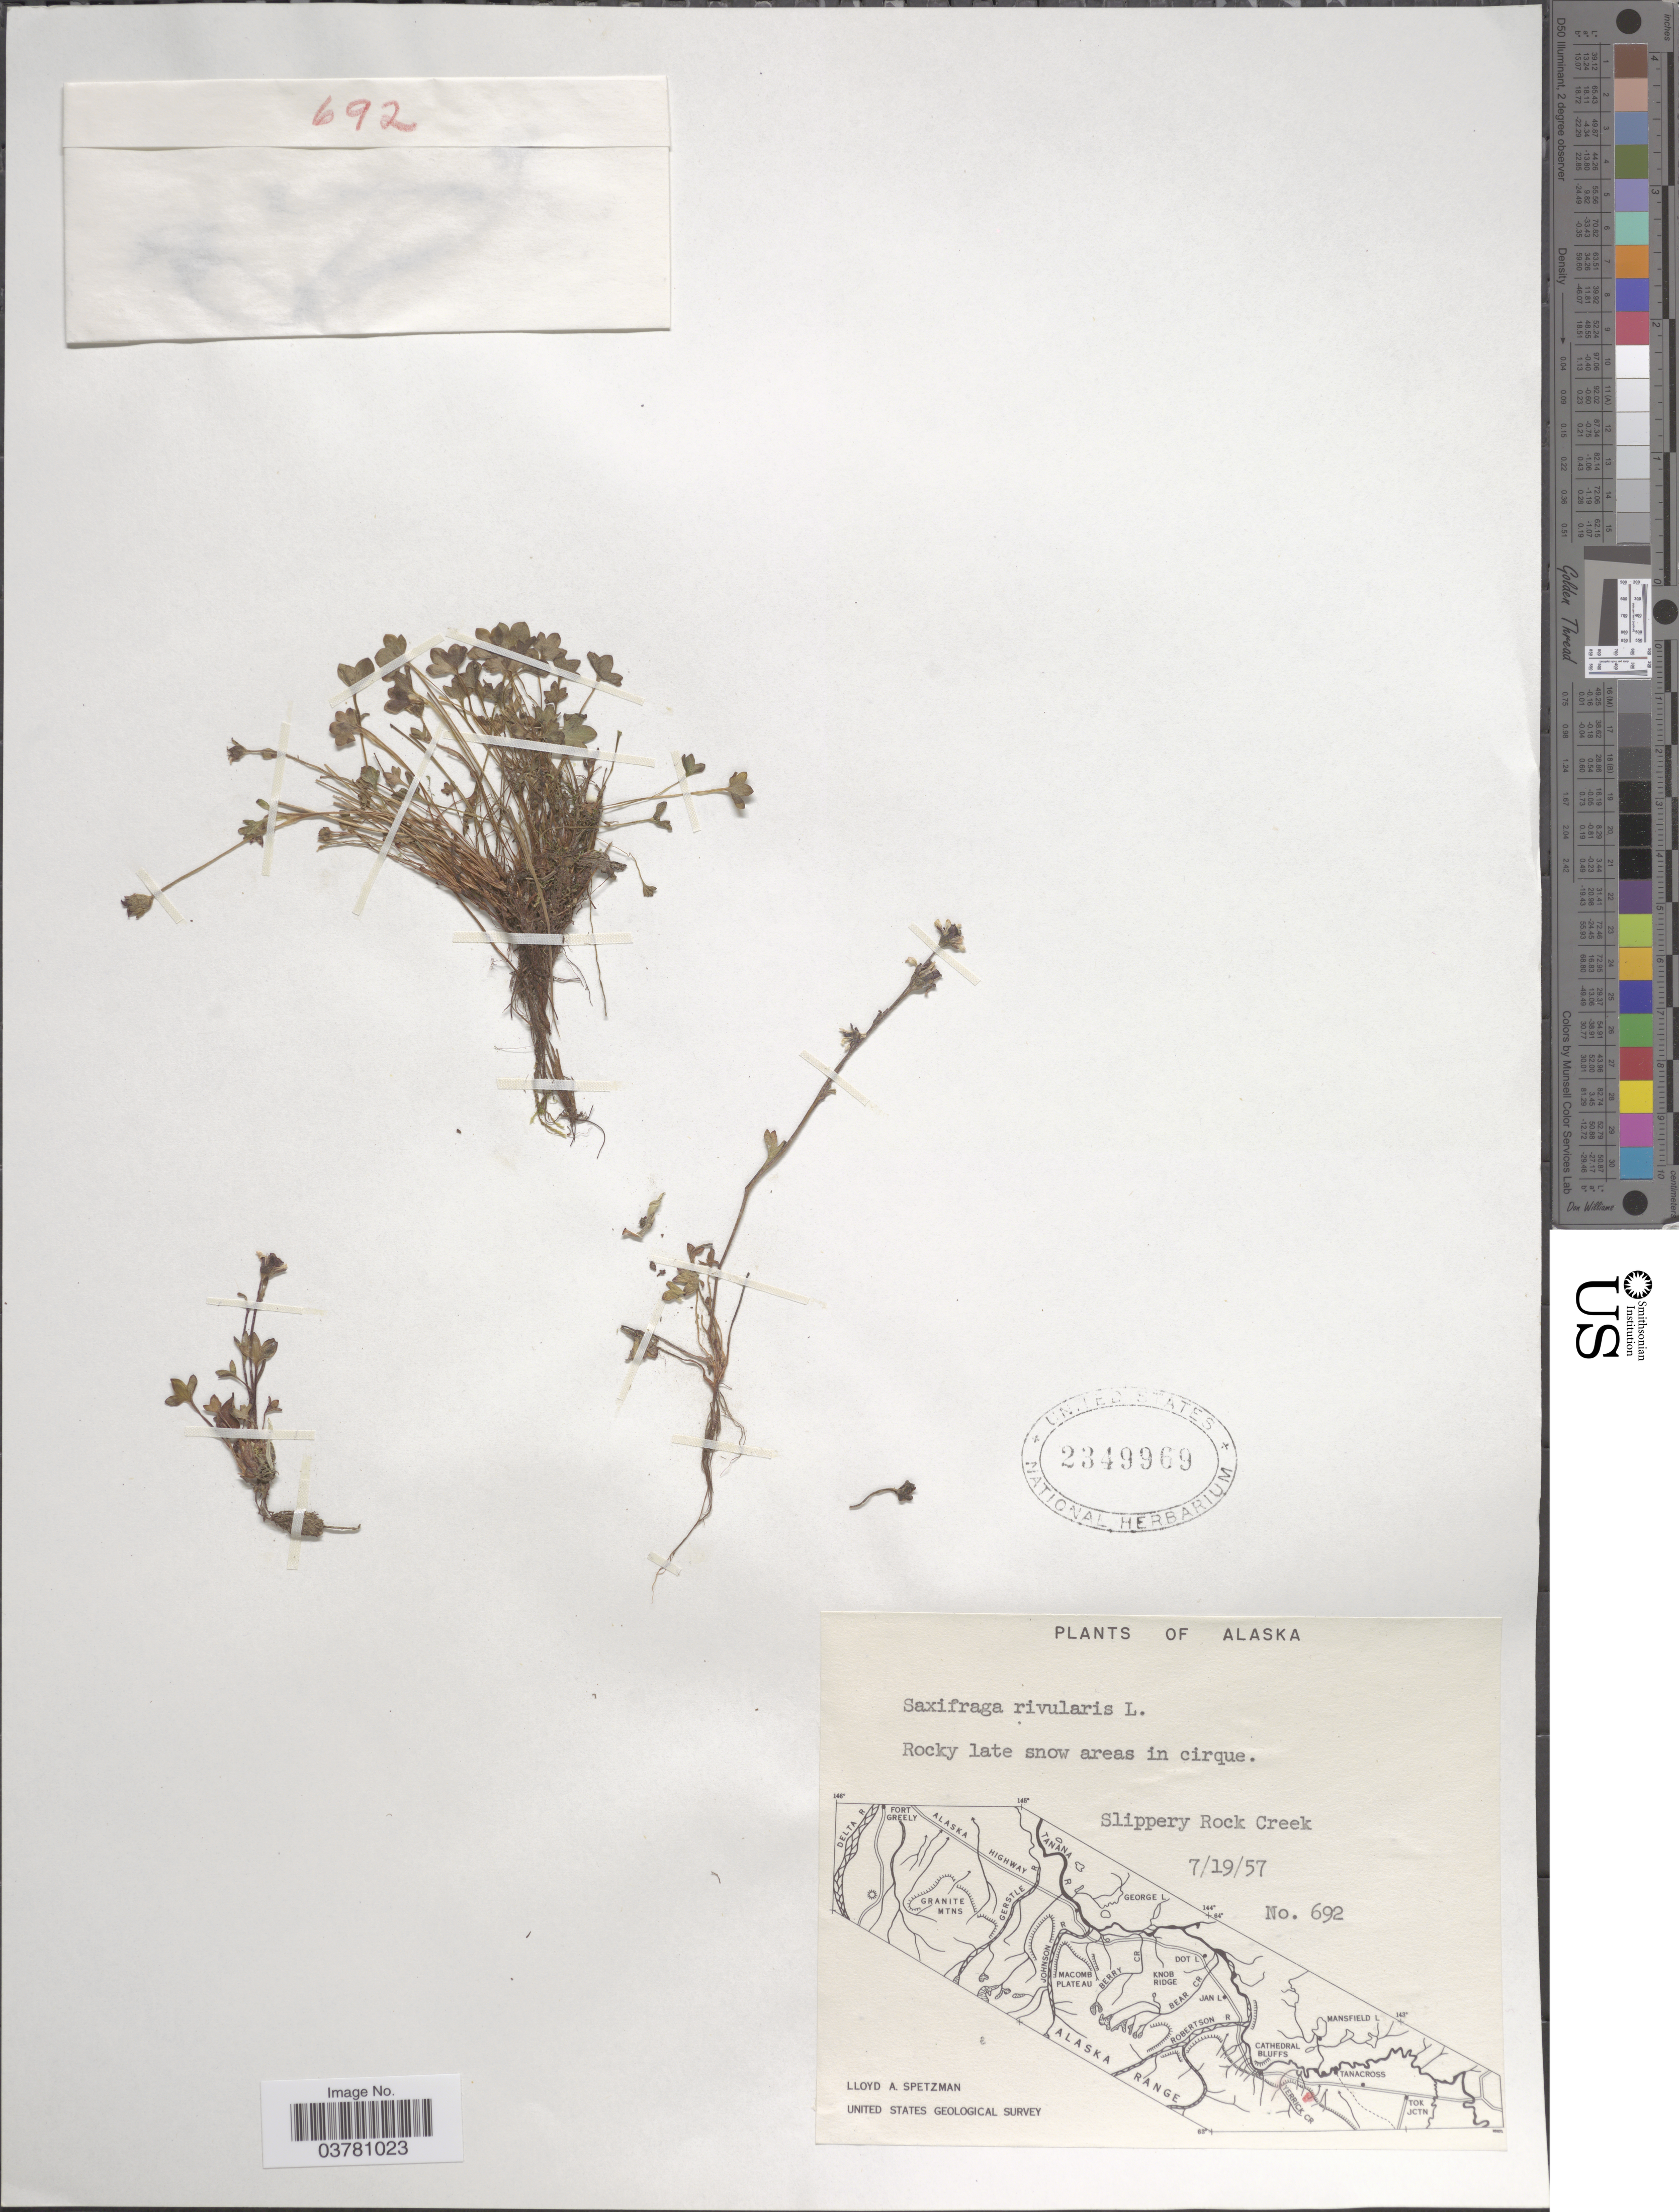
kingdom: Plantae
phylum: Tracheophyta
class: Magnoliopsida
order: Saxifragales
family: Saxifragaceae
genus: Saxifraga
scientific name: Saxifraga rivularis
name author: L.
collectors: L. Spetzman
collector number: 692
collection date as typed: Transcribed d/m/y: 19/7/57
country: United States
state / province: Alaska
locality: Slippery Rock Creek. United States Geological Survey.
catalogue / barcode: US 2349969